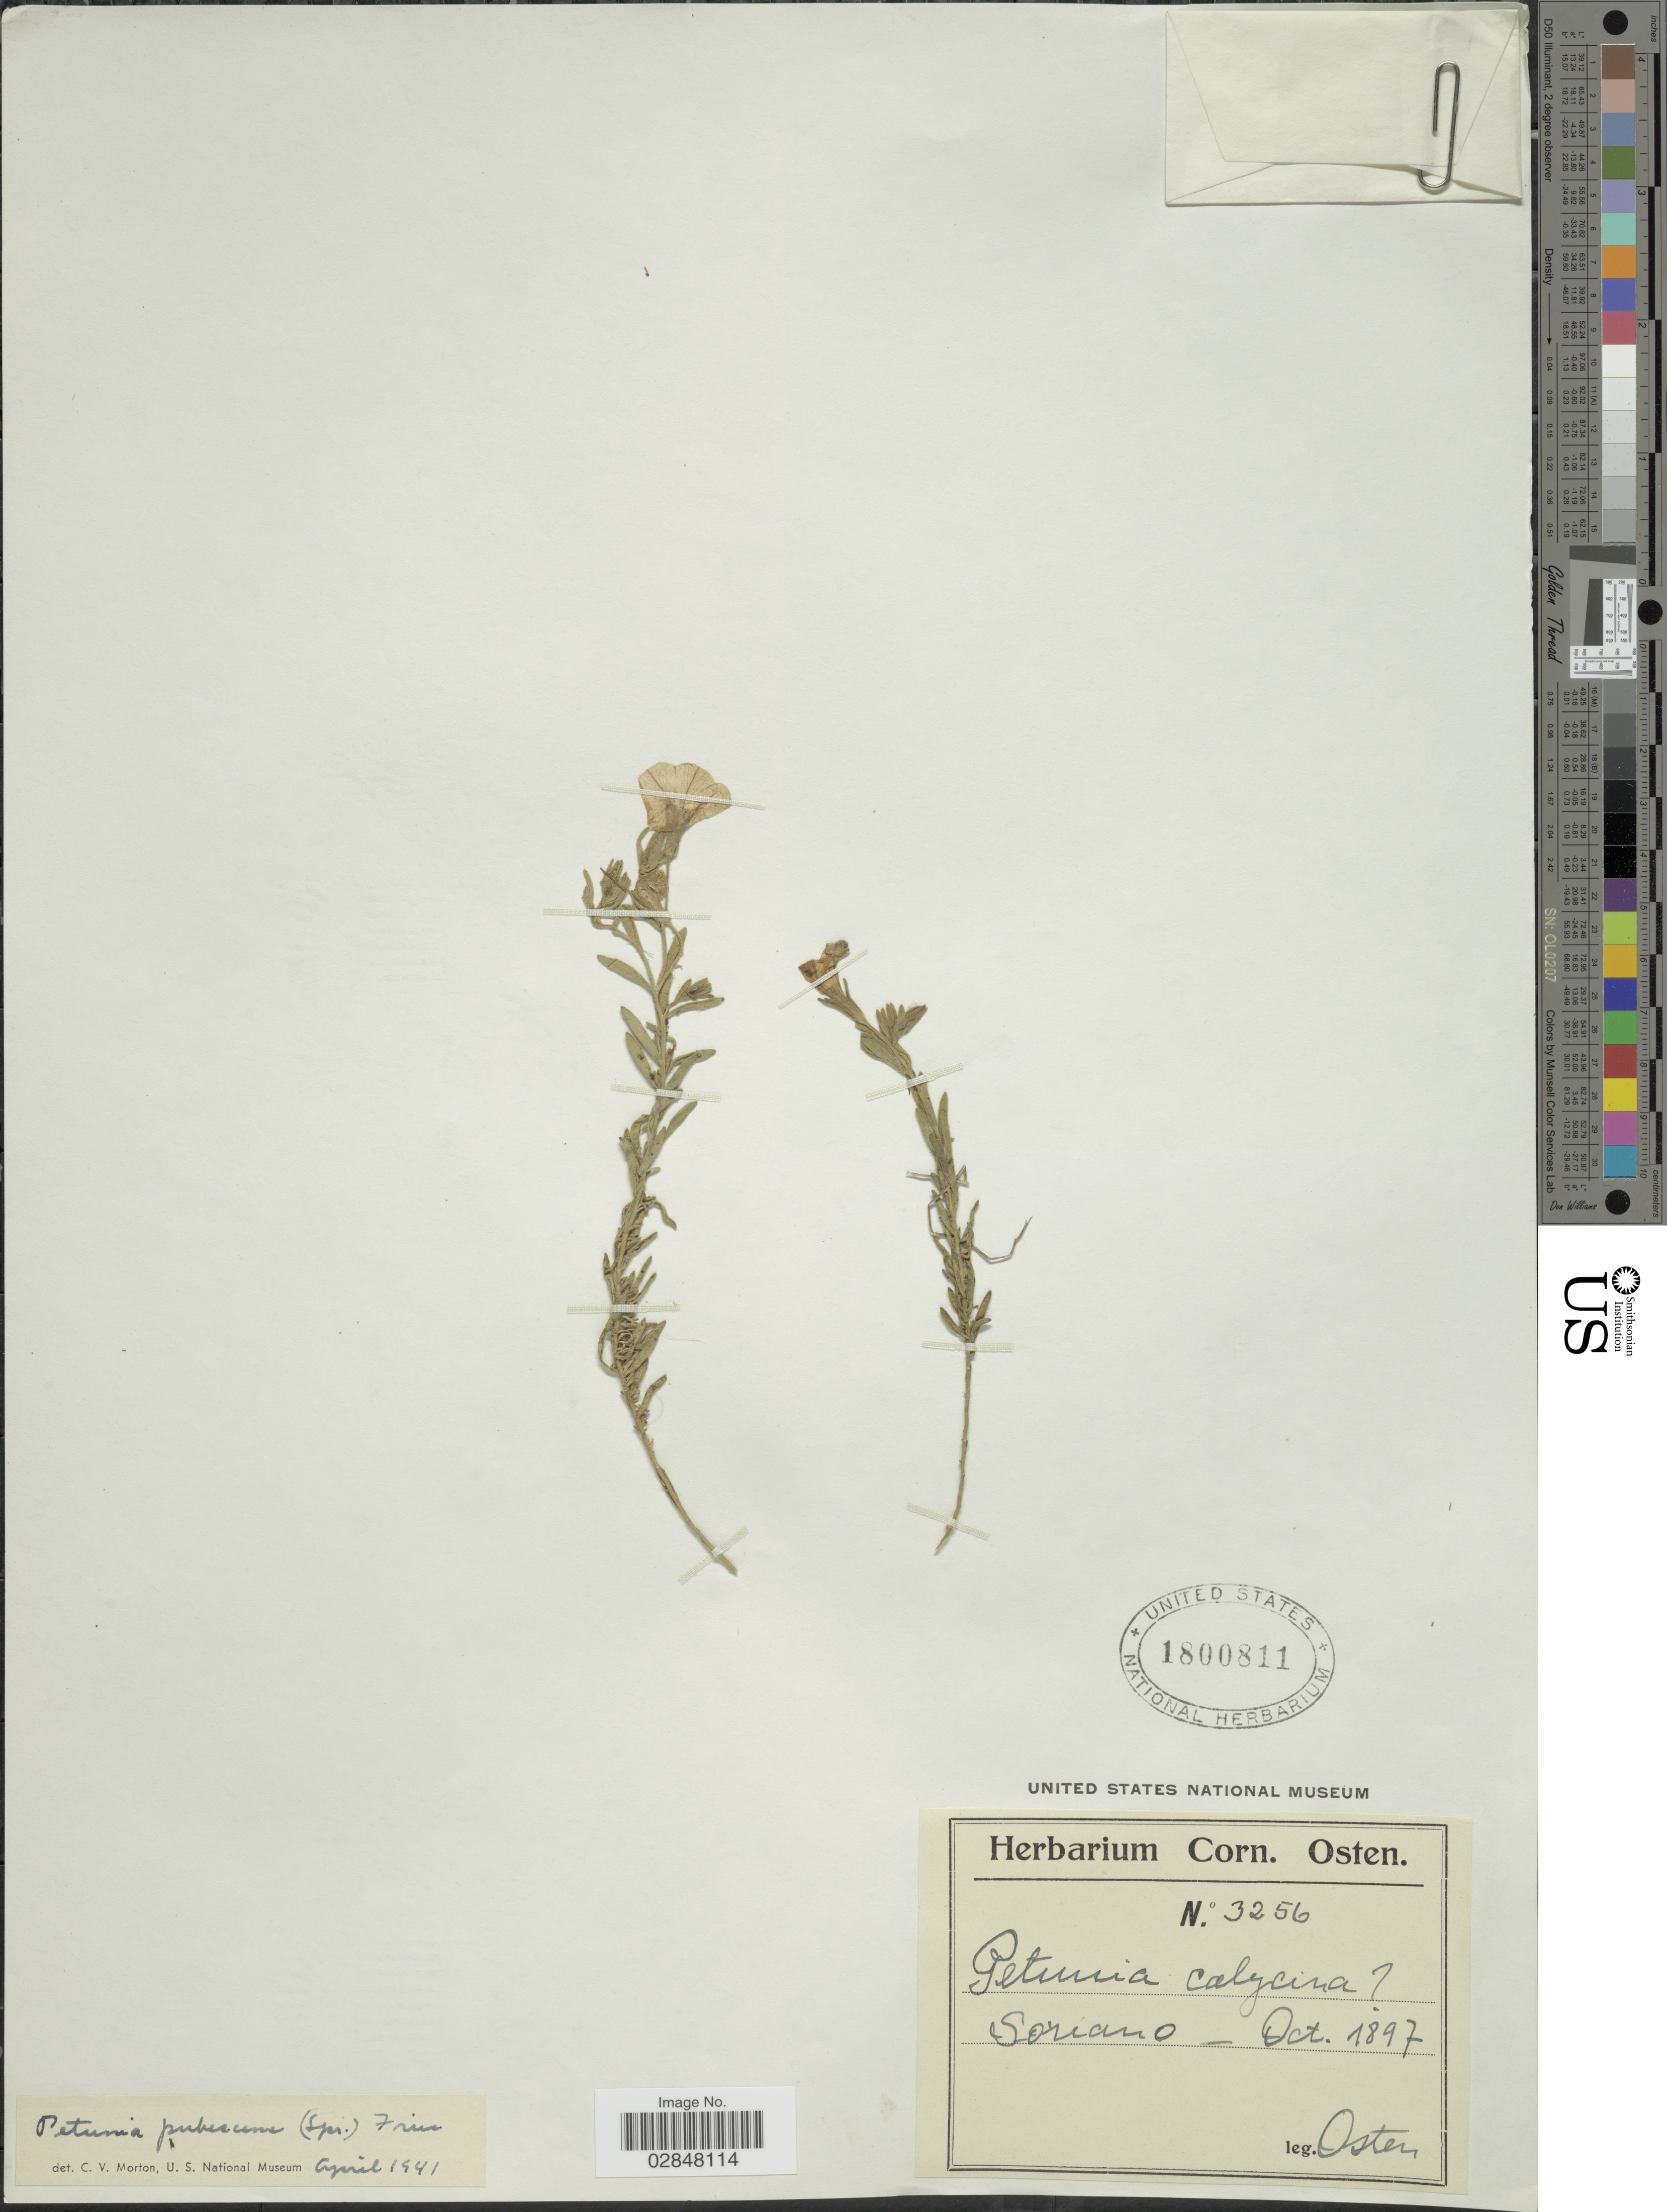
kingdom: Plantae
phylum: Tracheophyta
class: Magnoliopsida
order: Solanales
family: Solanaceae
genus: Petunia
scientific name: Petunia pubescens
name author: R.E. Fr.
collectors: C. Osten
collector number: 3256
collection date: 1897-10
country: Uruguay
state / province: Soriano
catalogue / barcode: US 1800811